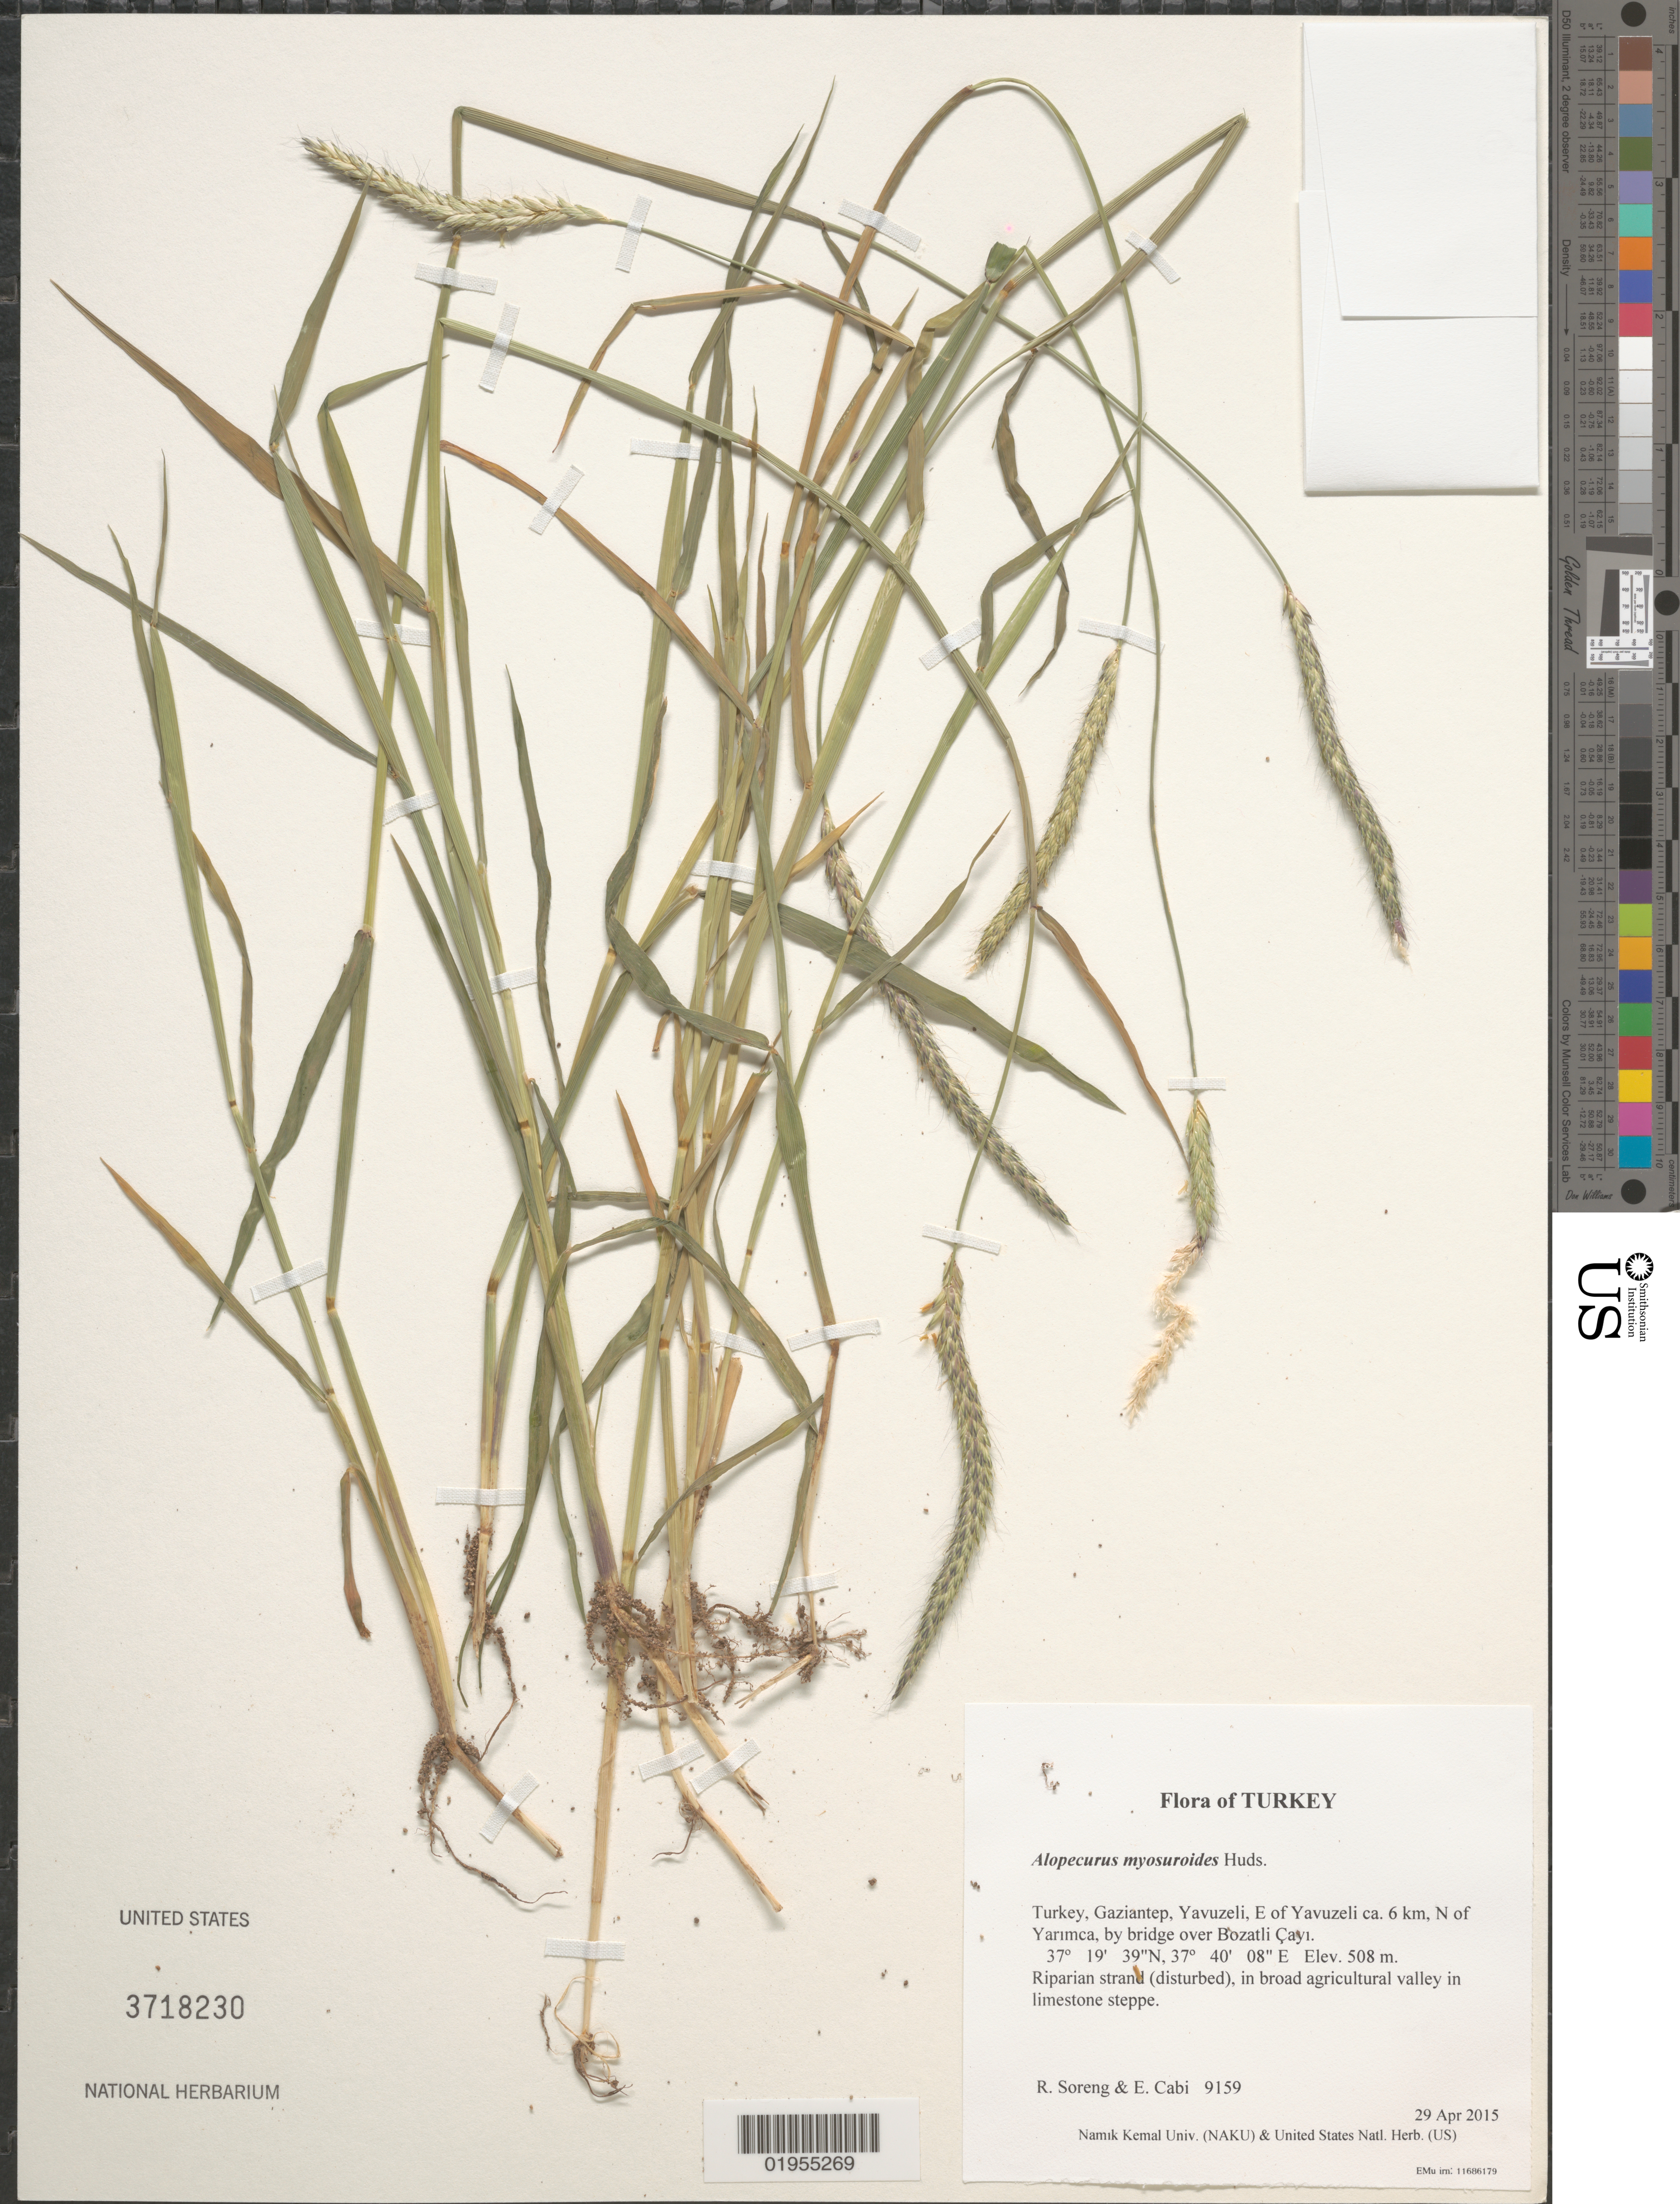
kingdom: Plantae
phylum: Tracheophyta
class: Liliopsida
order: Poales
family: Poaceae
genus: Alopecurus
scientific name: Alopecurus myosuroides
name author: Huds.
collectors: R. J. Soreng & E. Cabi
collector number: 9159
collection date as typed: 2015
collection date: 2015-04-29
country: Turkey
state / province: Gaziantep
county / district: Yavuzeli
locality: E of Yavuzeli ca. 6 km, N of Yarimca, by bridge over Bozatli Cay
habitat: Riparian strand (disturbed), in broad agricultural valley in limestone steppe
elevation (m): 508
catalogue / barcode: US 3718230